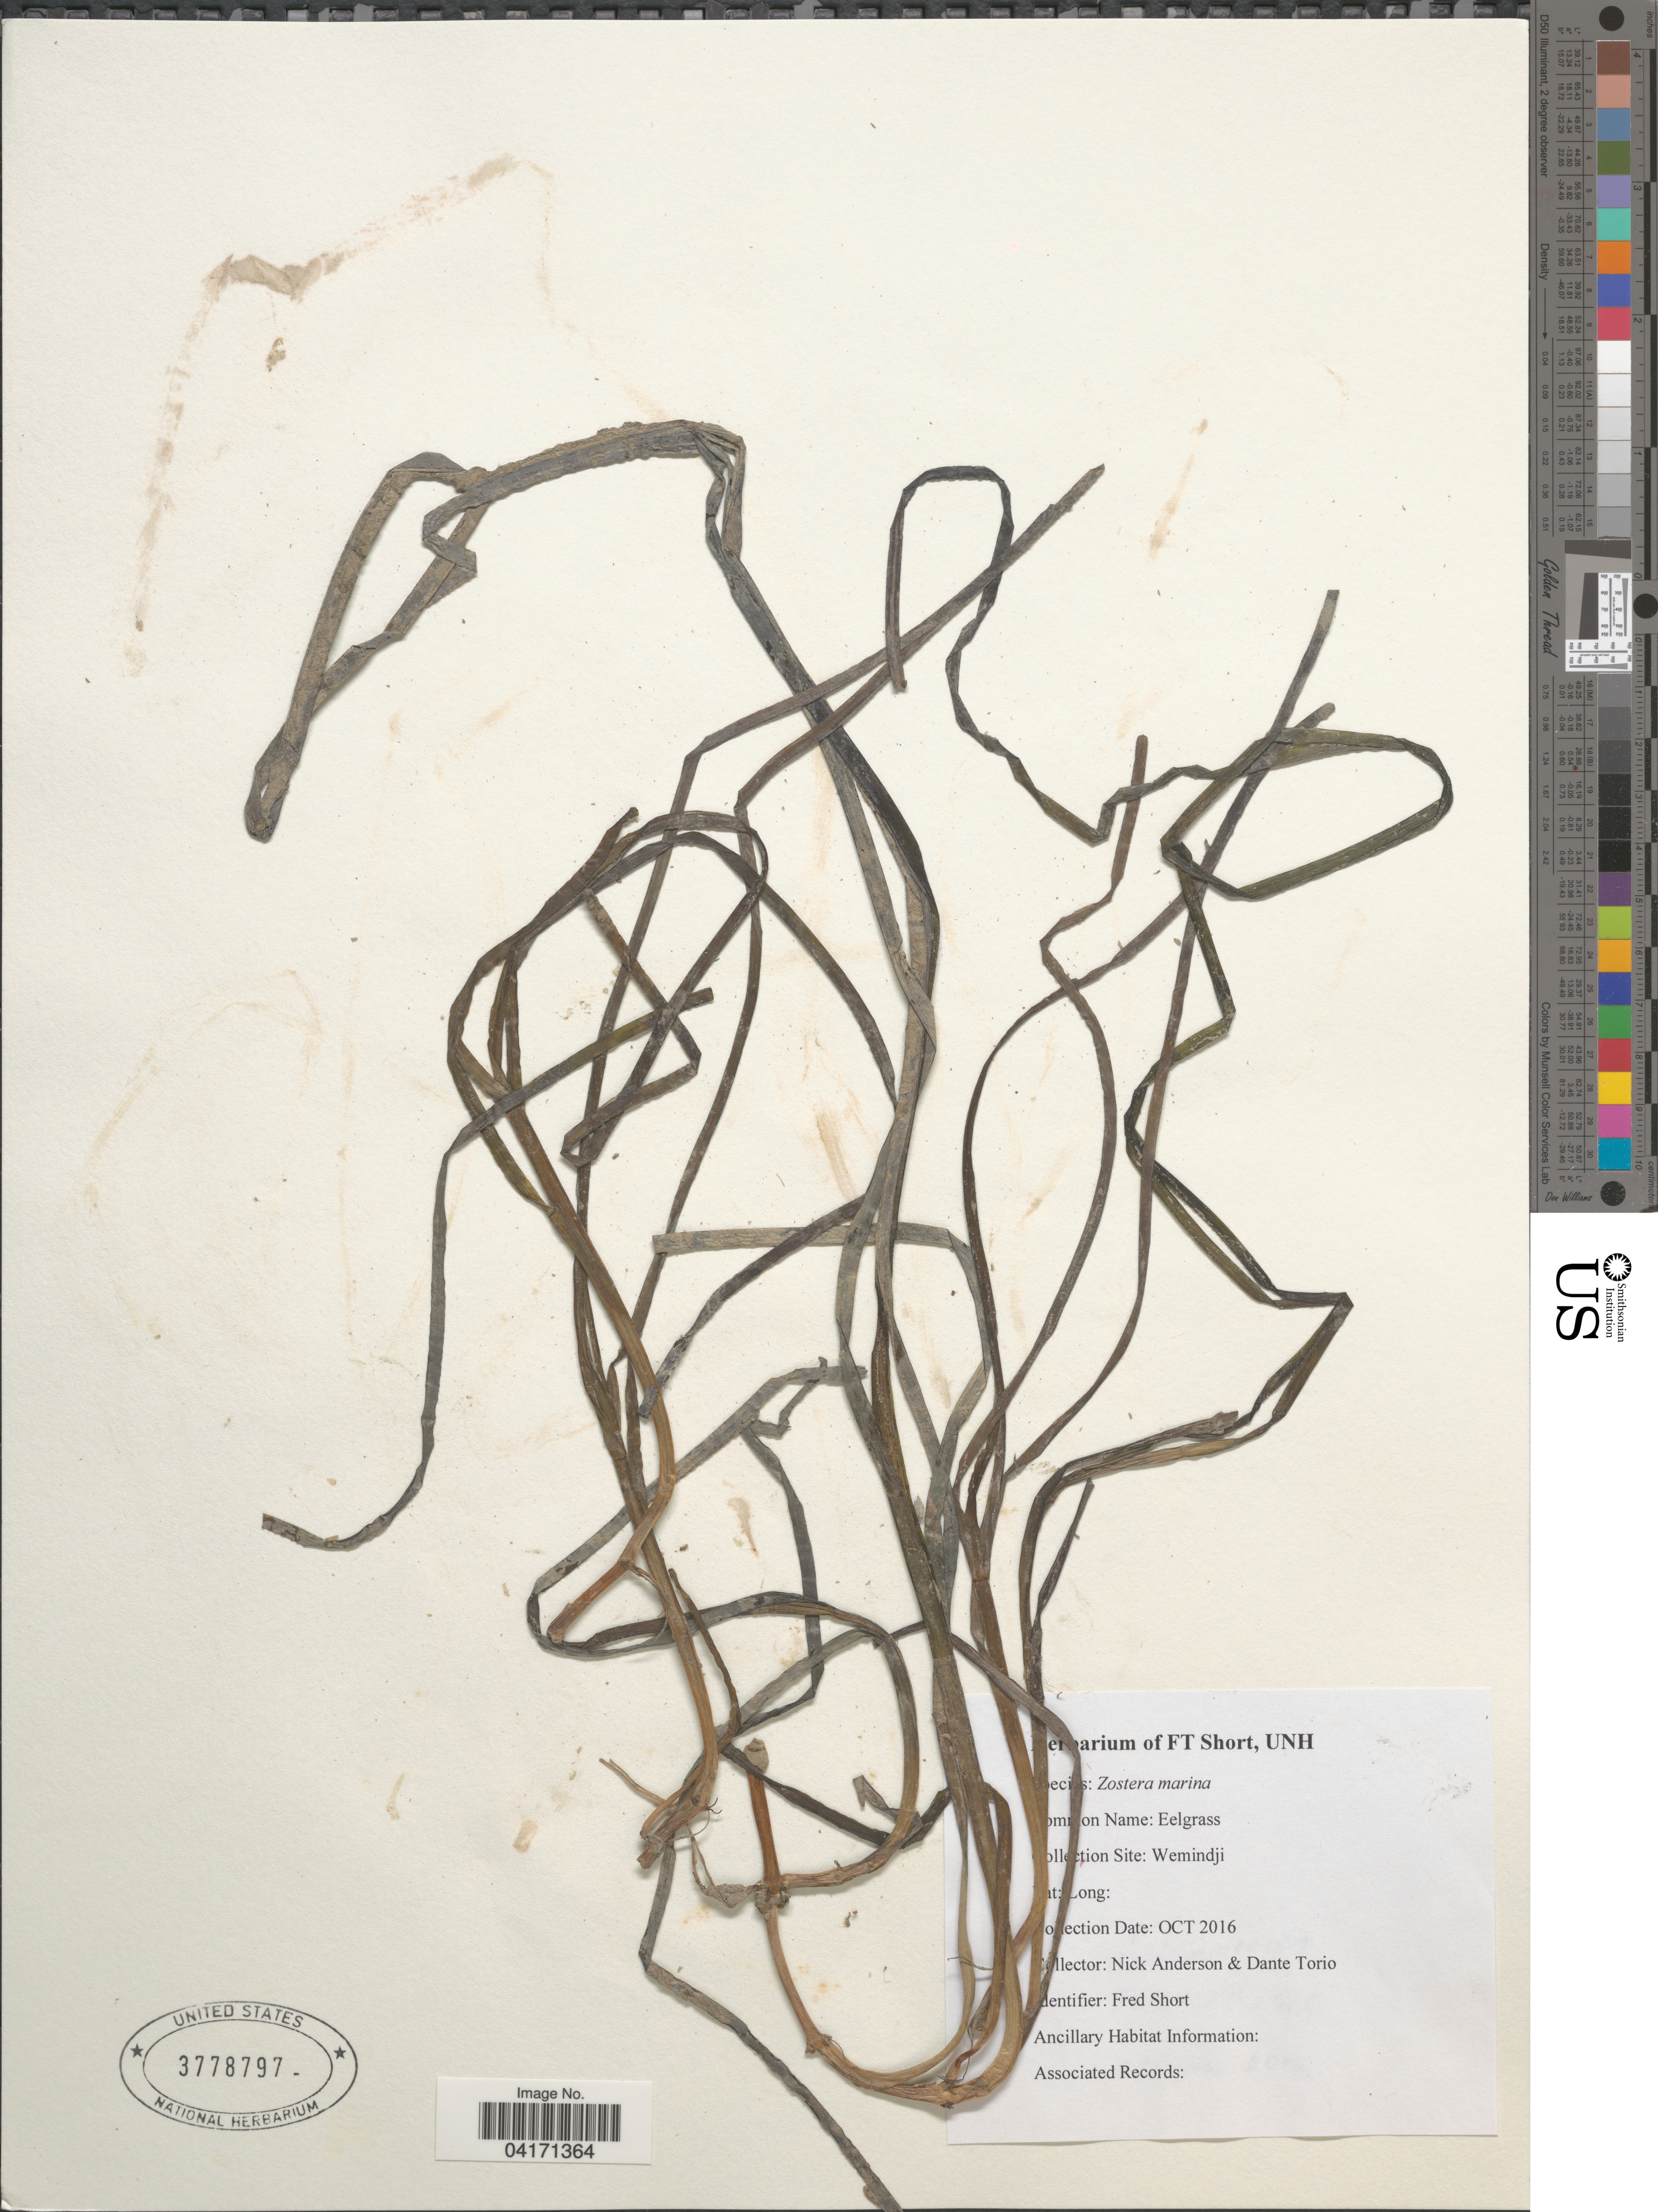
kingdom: Plantae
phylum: Tracheophyta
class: Liliopsida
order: Alismatales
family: Zosteraceae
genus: Zostera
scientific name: Zostera marina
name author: L.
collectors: N. Anderson & D. Torio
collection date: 2016-10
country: Canada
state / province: Quebec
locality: Wemindji.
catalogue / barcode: US 3778797